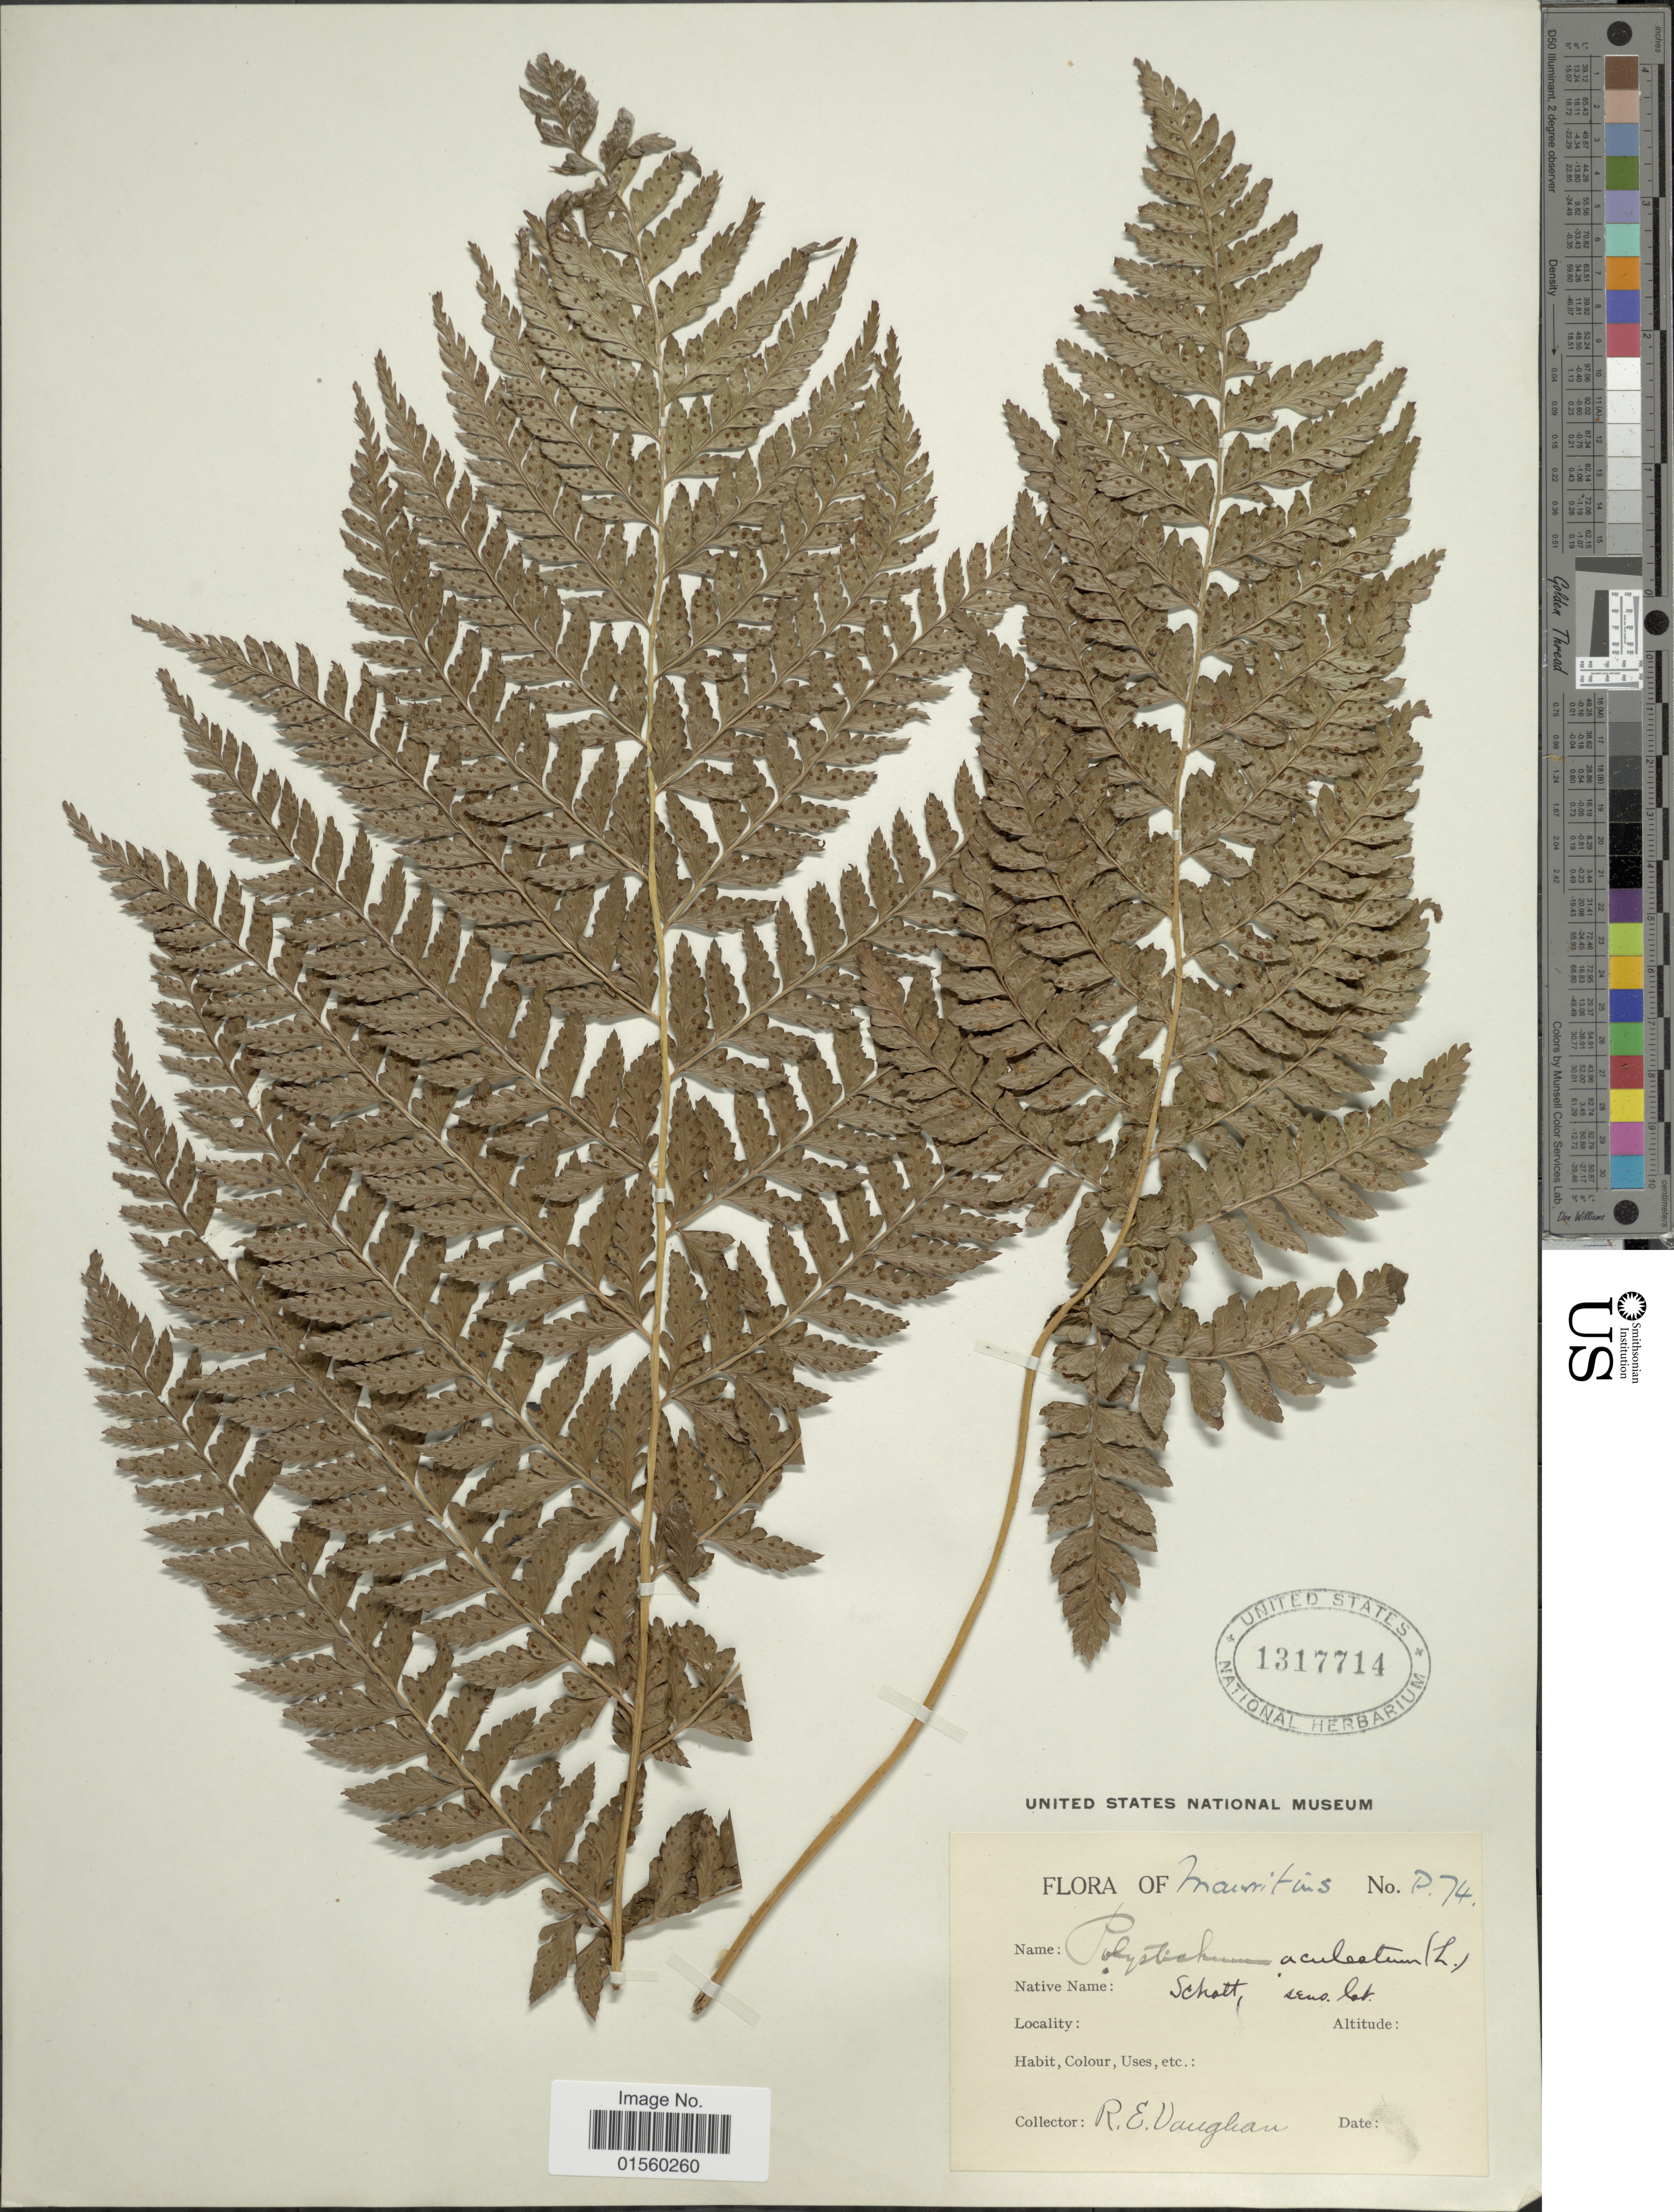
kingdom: Plantae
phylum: Tracheophyta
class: Polypodiopsida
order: Polypodiales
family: Dryopteridaceae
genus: Polystichum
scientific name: Polystichum setiferum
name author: (Forssk.) Moore ex Woynar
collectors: R. Vaughan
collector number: P74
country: Mauritius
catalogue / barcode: US 1317714